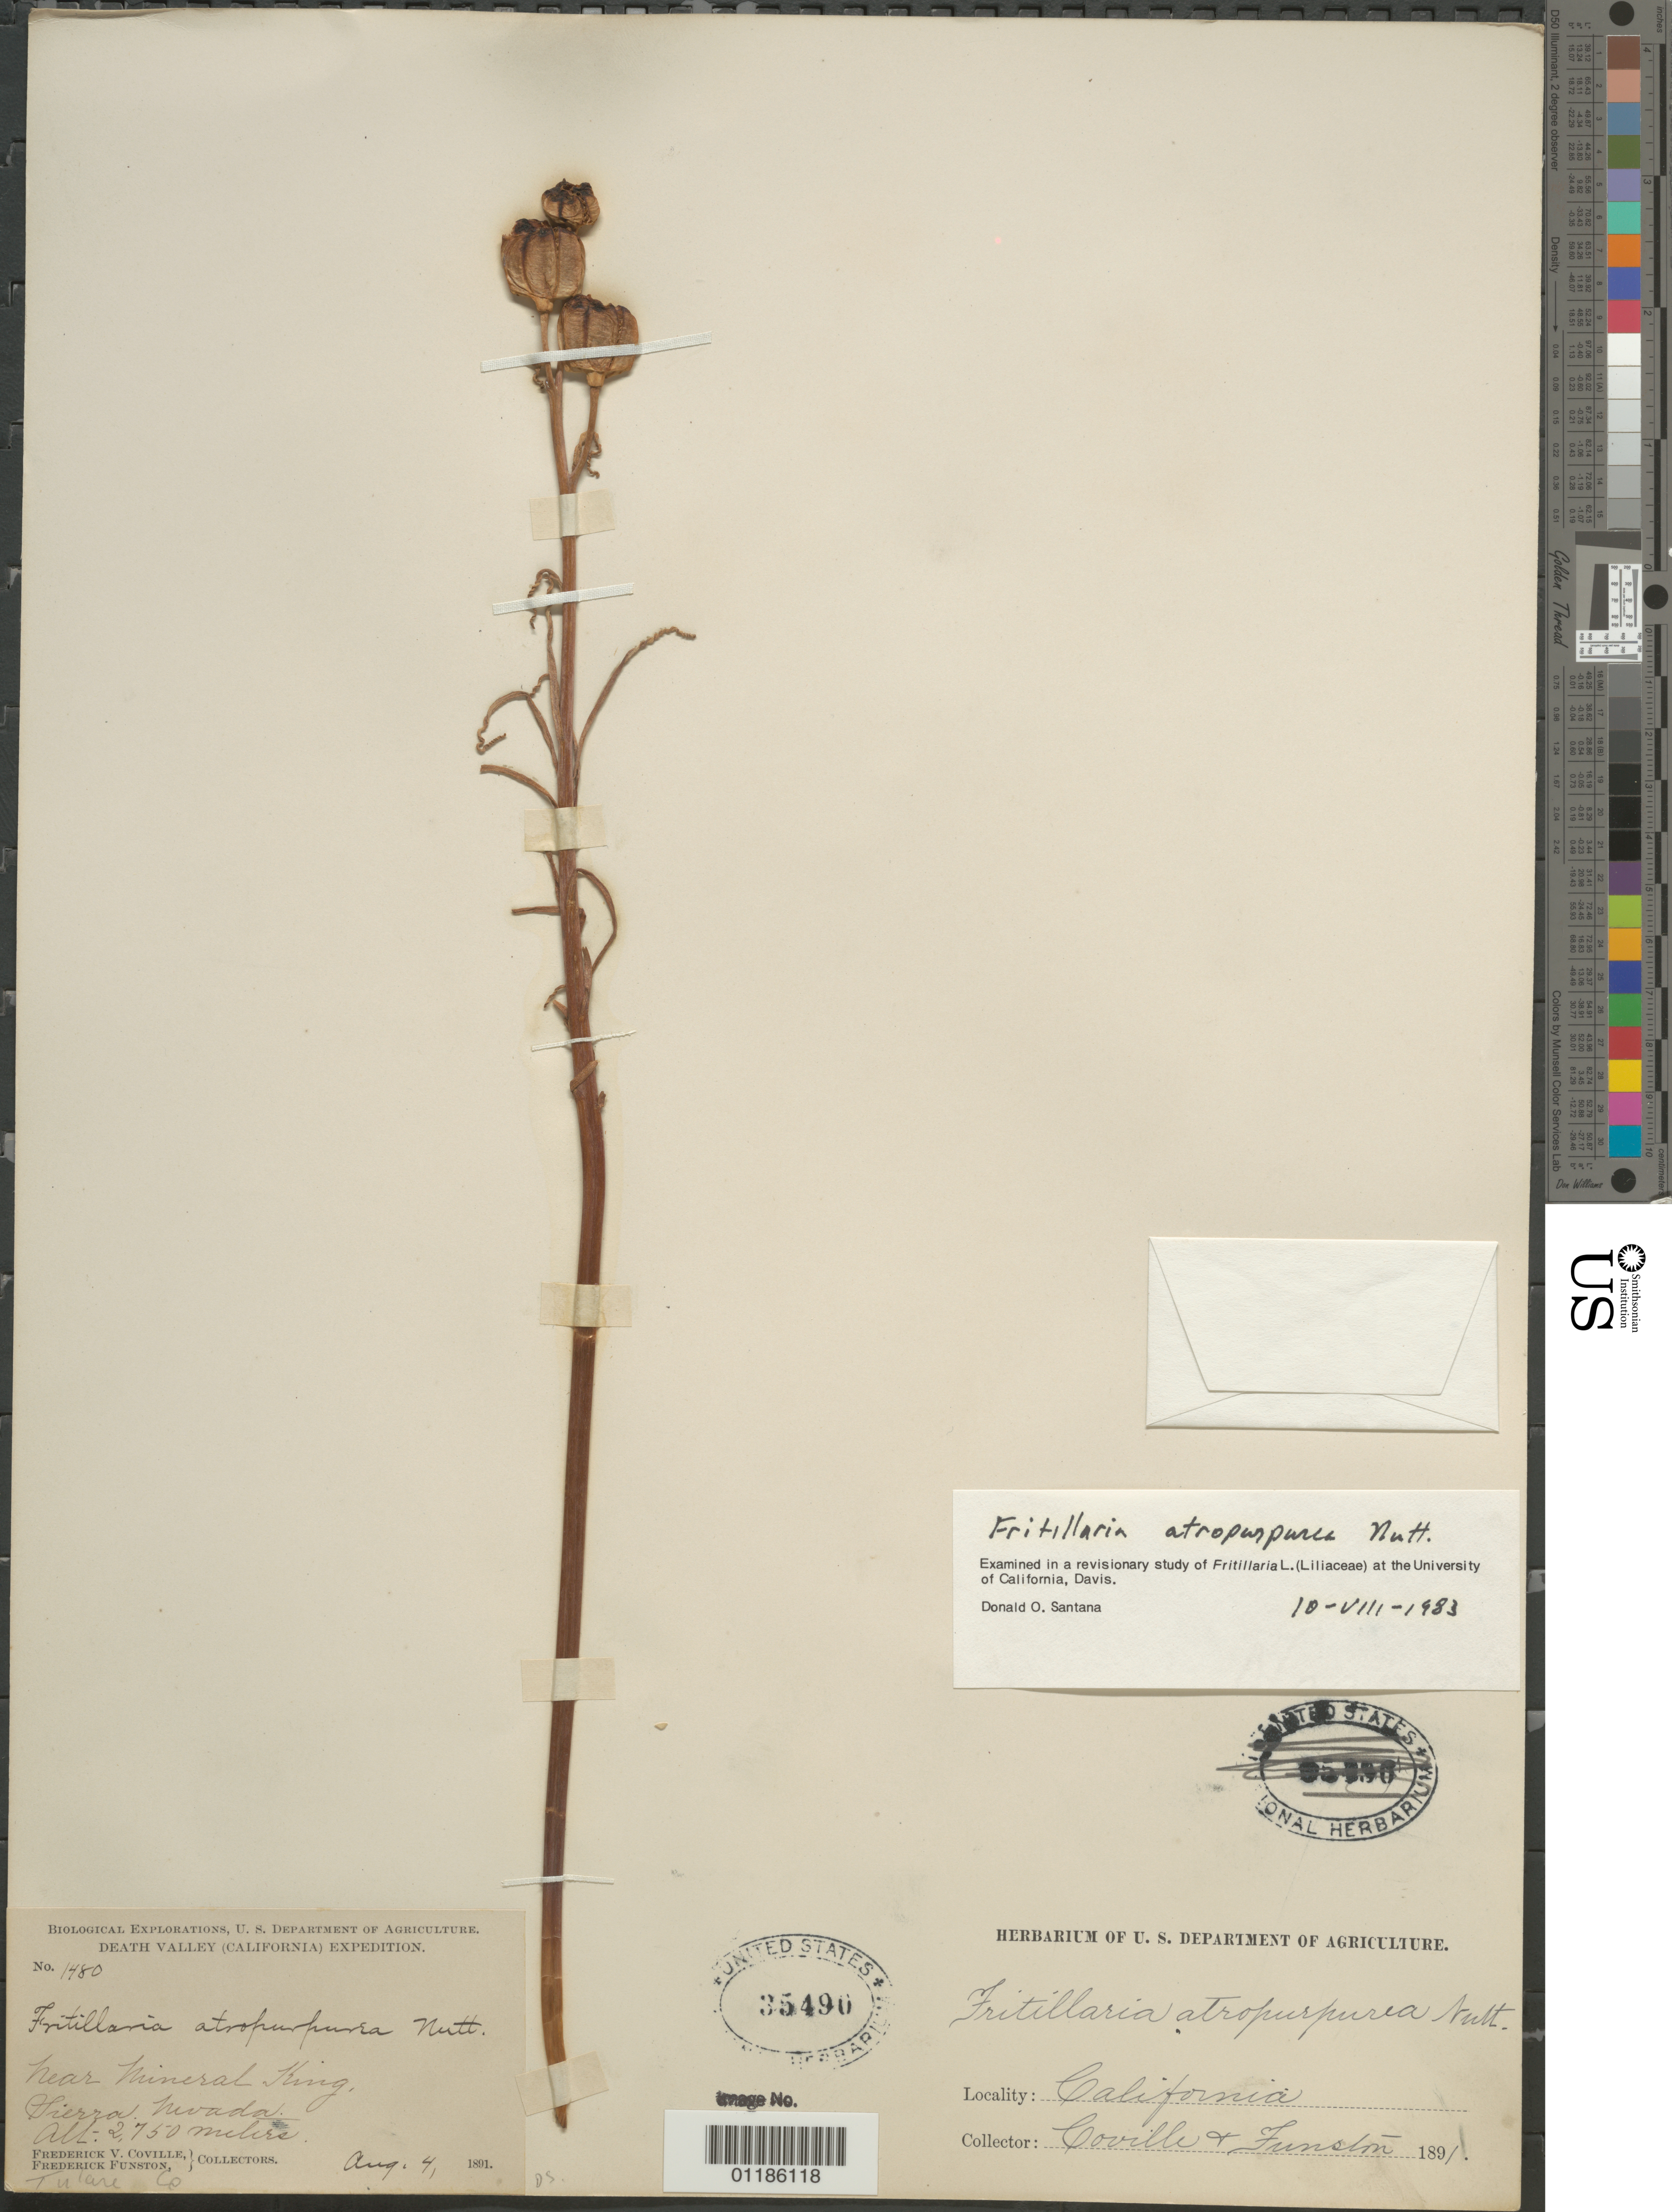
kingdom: Plantae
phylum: Tracheophyta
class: Liliopsida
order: Liliales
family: Liliaceae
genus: Fritillaria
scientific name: Fritillaria atropurpurea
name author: Nutt.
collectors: F. V. Coville & F. Funston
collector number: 1480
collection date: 1891-08-04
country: United States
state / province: California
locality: Near Mineral King, Sierra Nevada.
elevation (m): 2750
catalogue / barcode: US 35490